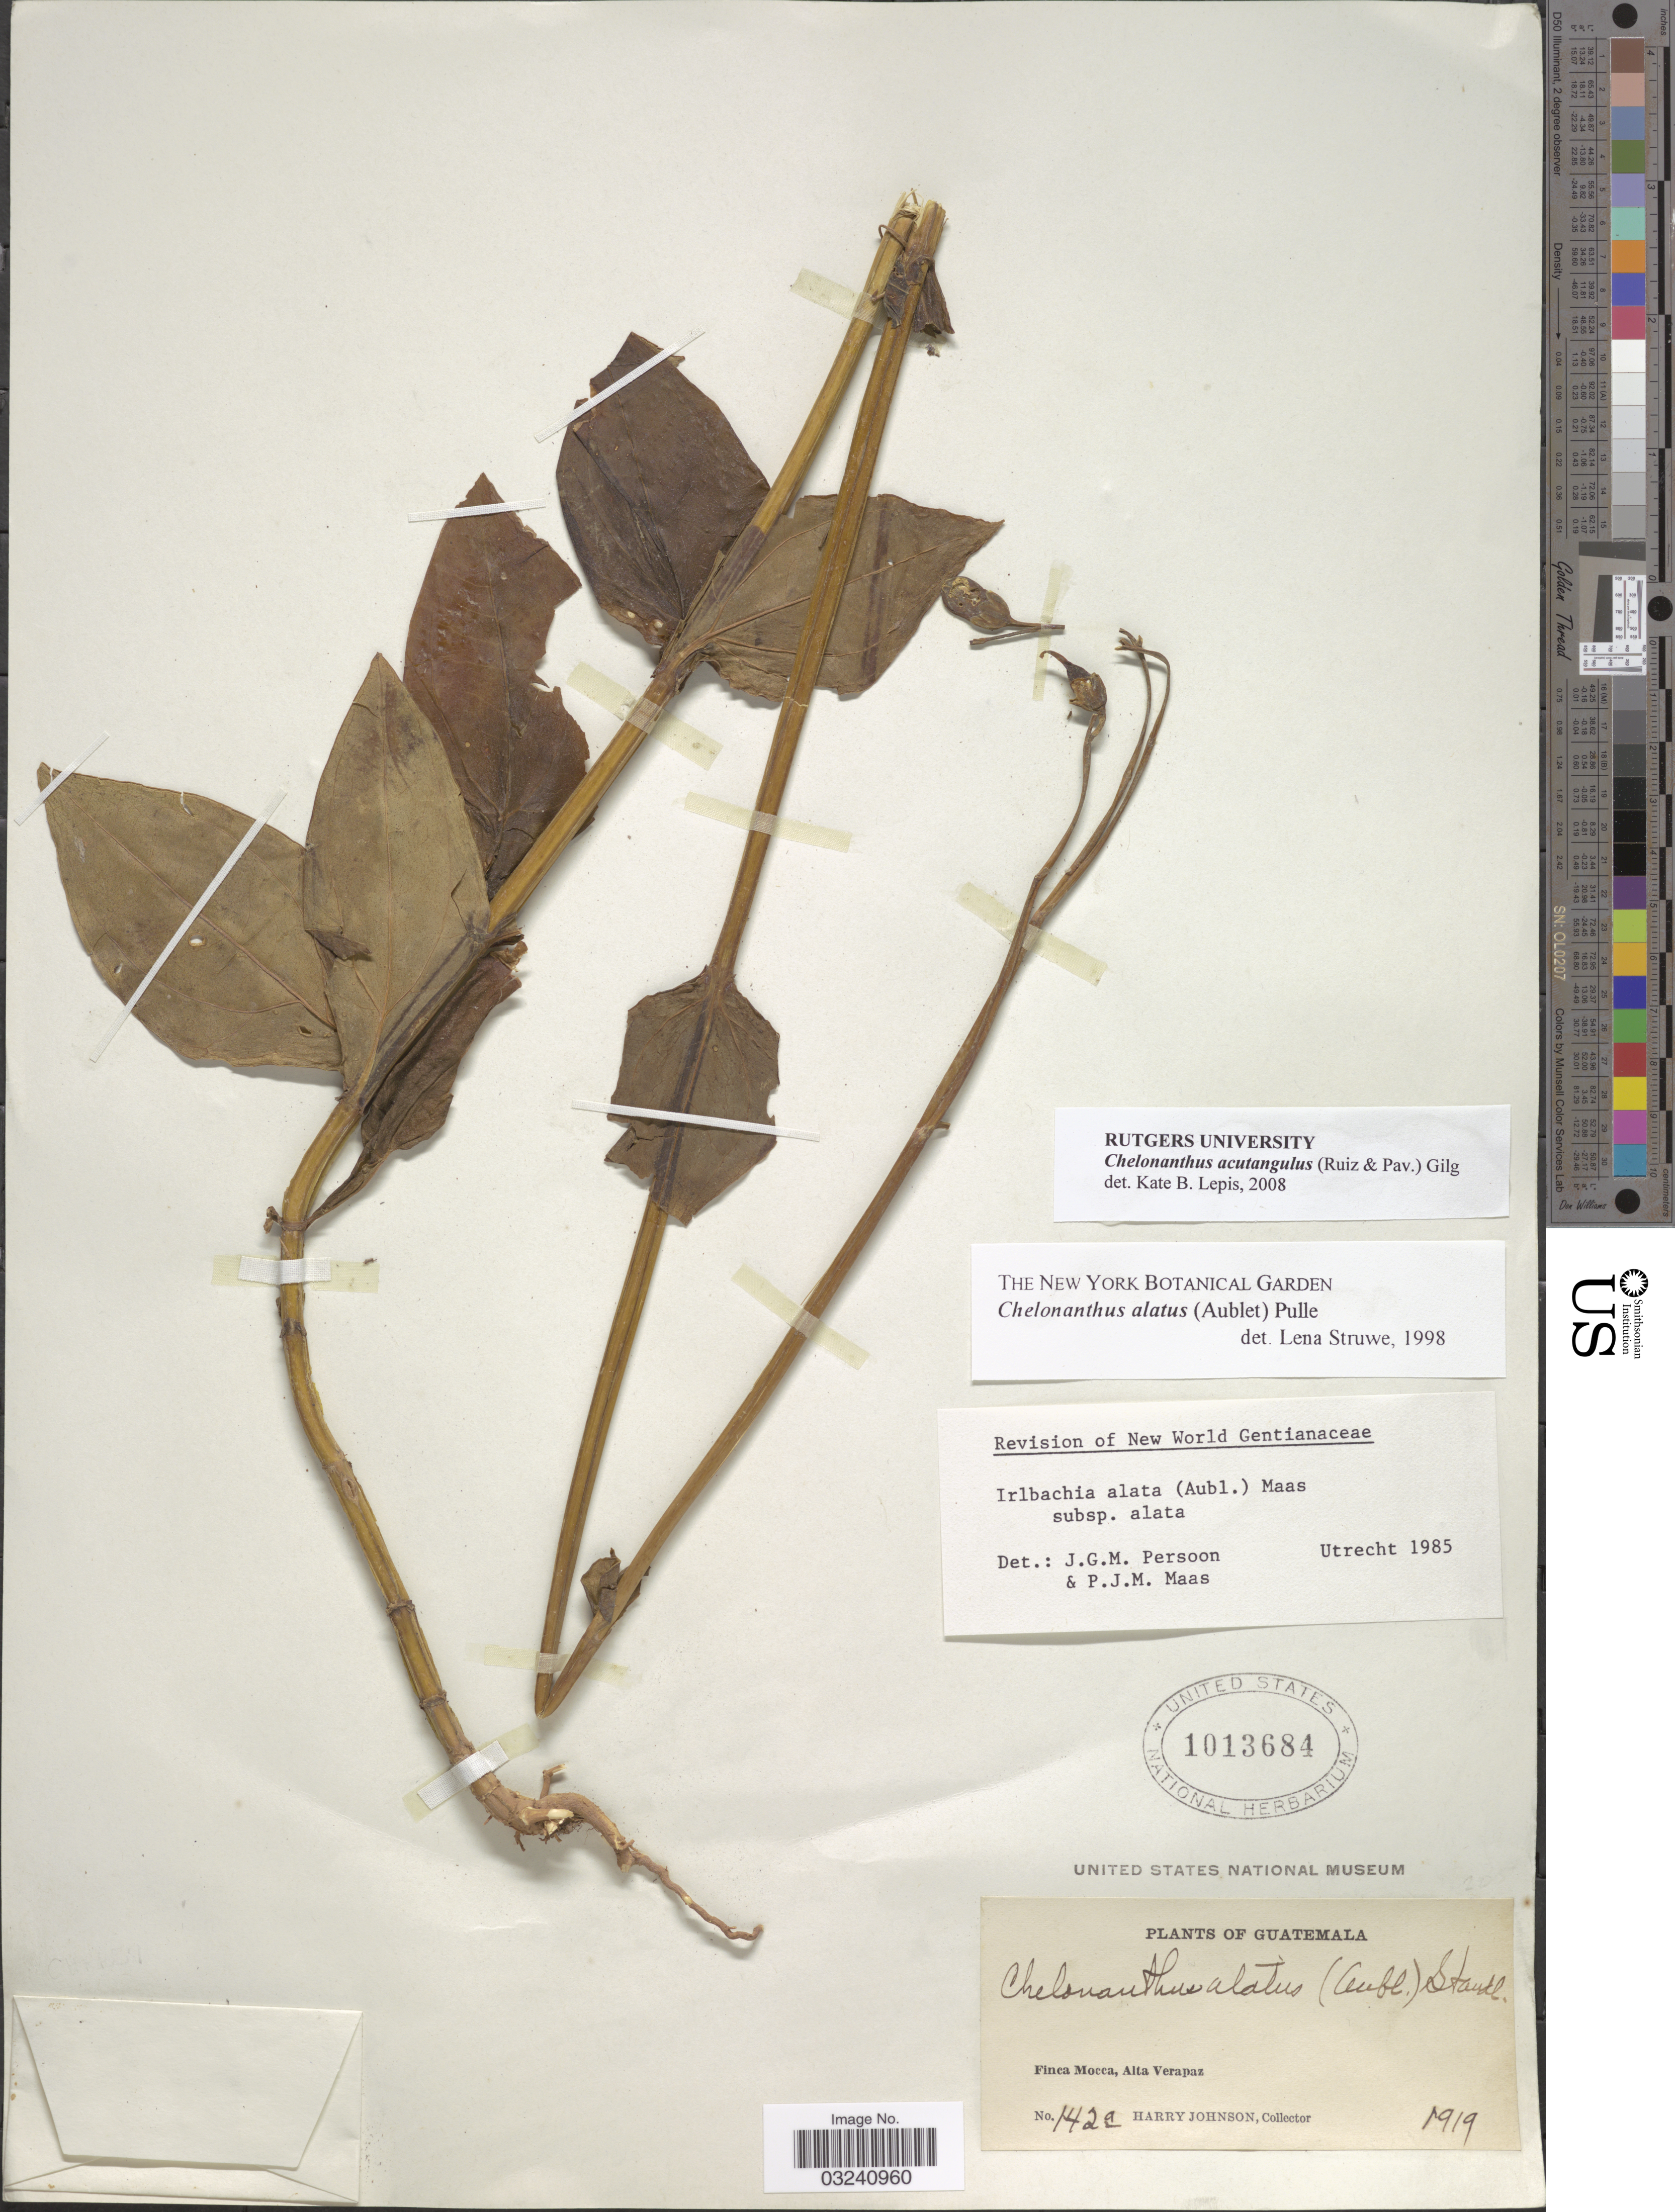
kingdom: Plantae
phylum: Tracheophyta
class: Magnoliopsida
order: Gentianales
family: Gentianaceae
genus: Chelonanthus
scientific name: Chelonanthus acutangulus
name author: (Ruiz & Pav.) Gilg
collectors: H. Johnson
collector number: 142a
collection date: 1919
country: Guatemala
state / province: Alta Verapaz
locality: Finca Mocca.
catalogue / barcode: US 1013684